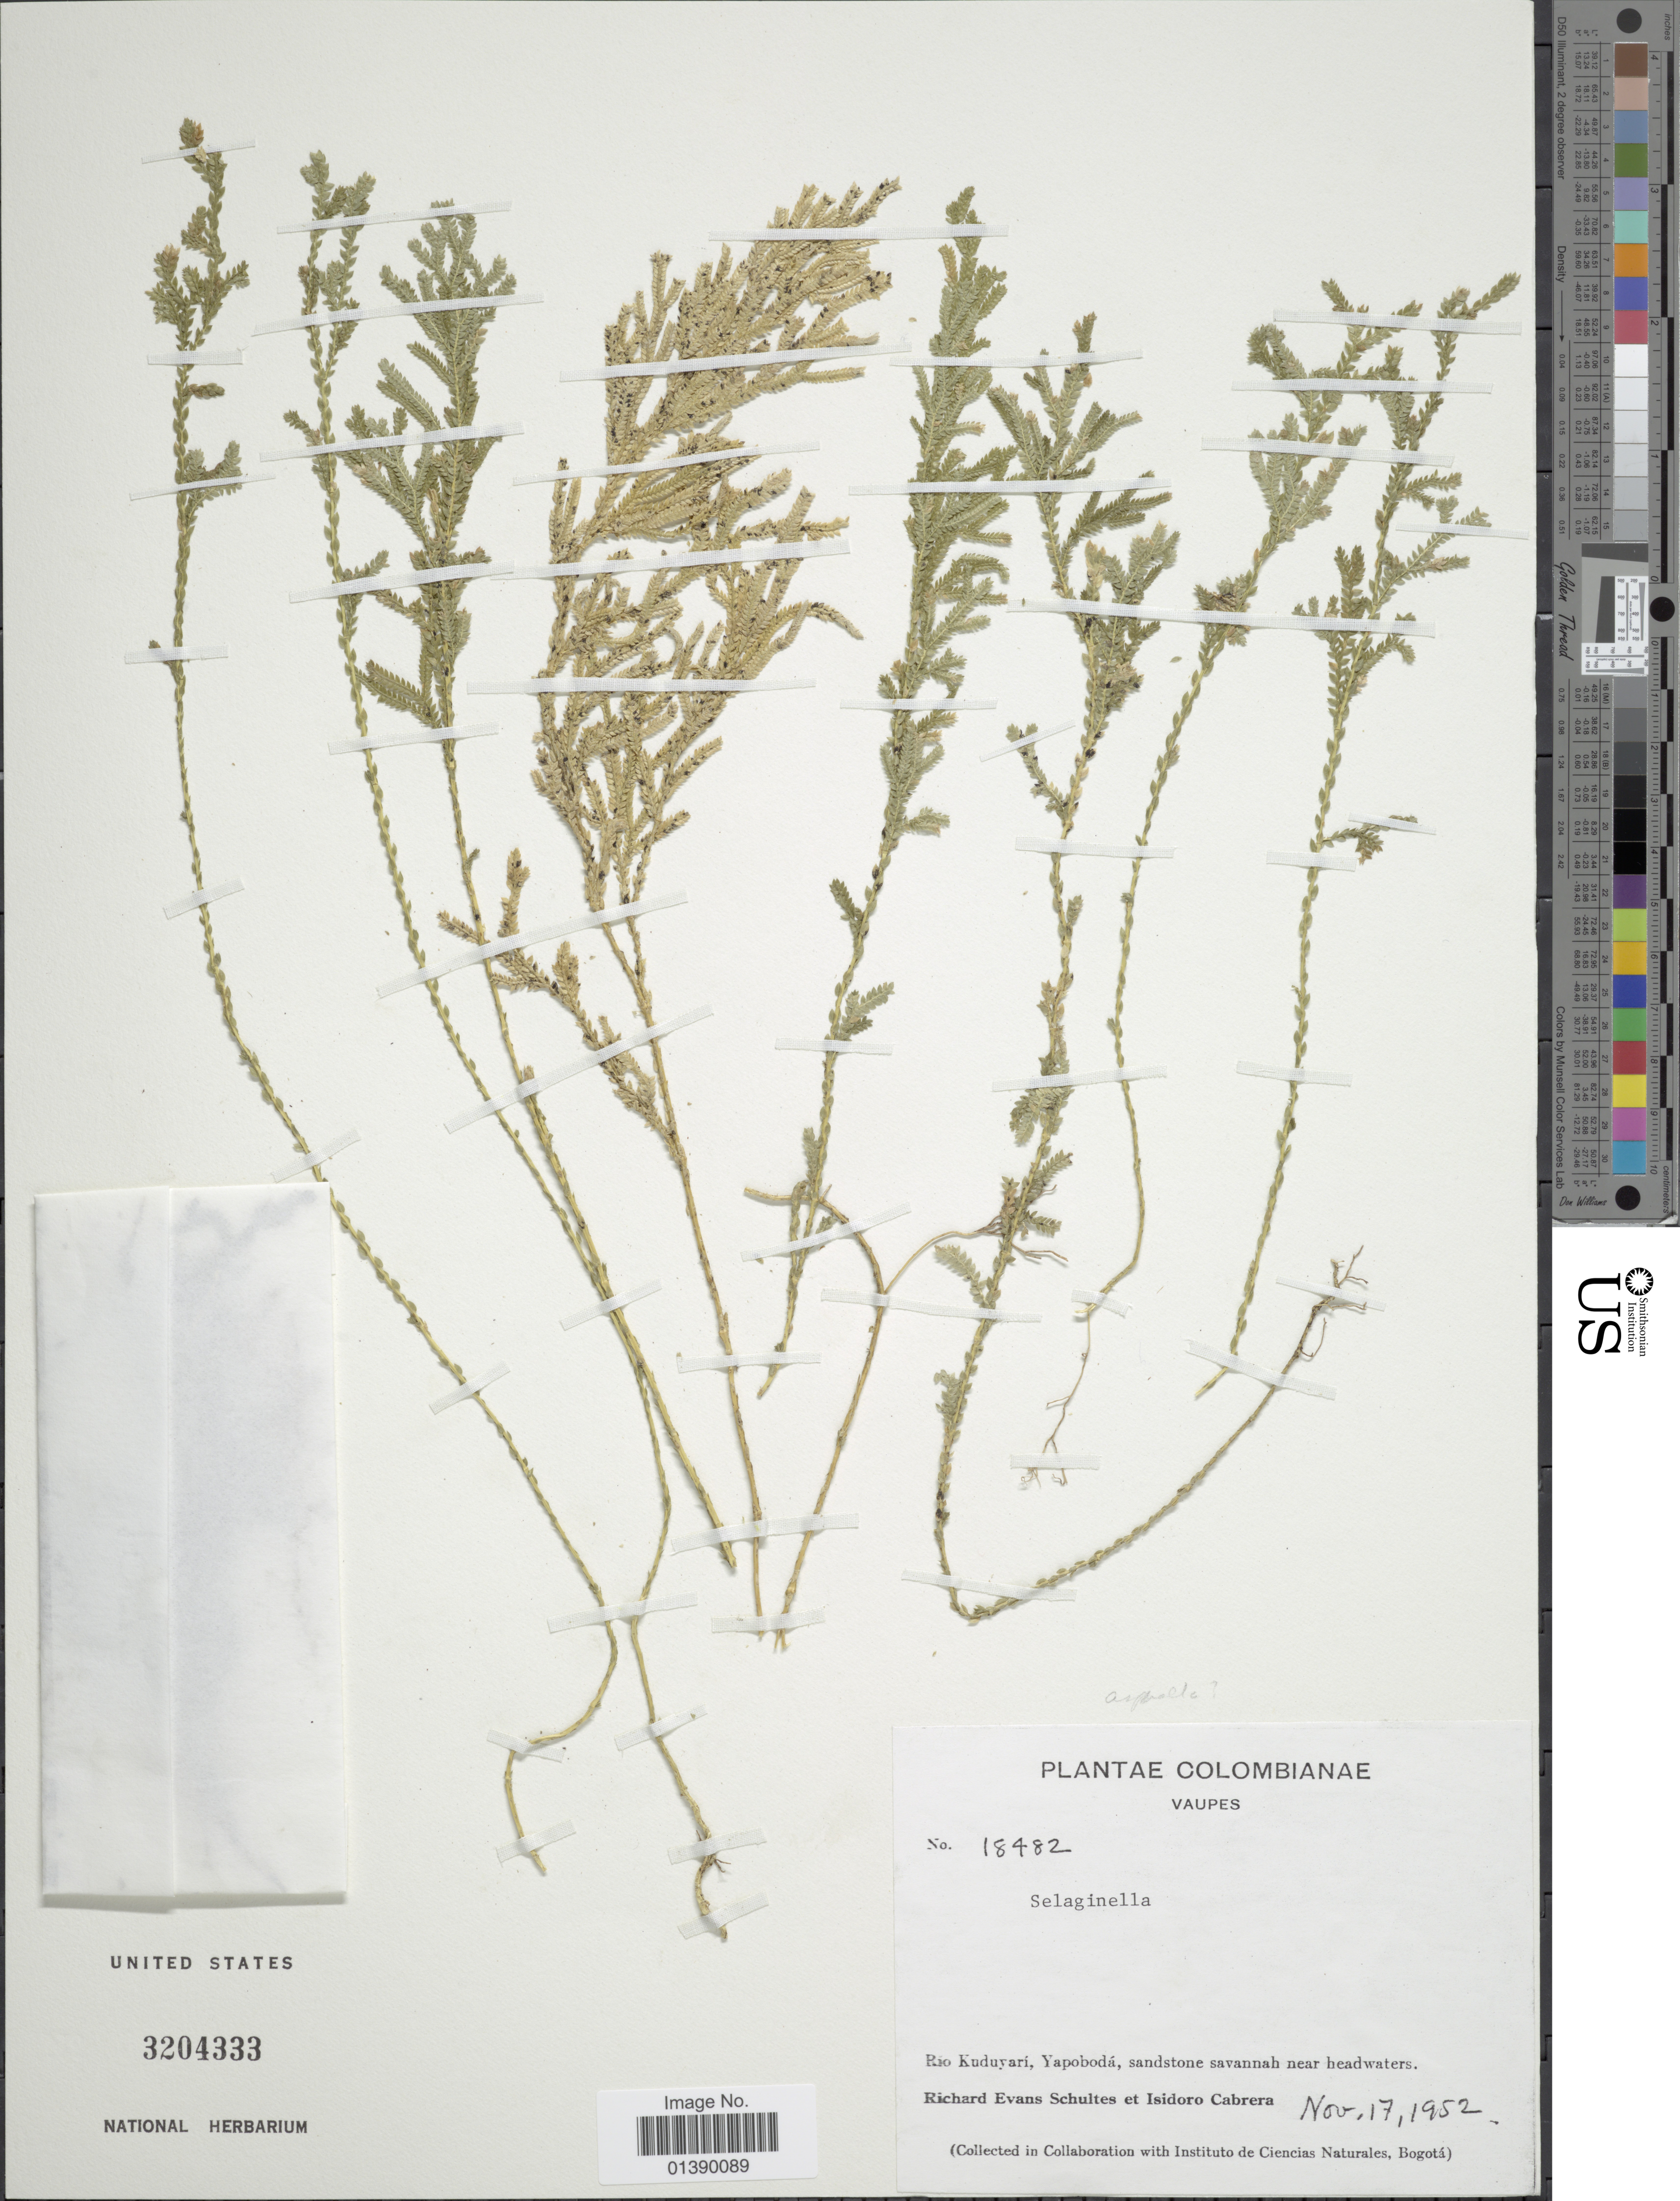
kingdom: Plantae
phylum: Tracheophyta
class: Lycopodiopsida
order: Selaginellales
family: Selaginellaceae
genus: Selaginella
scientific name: Selaginella asperula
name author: Spring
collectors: R. E. Schultes & I. Cabrera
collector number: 18482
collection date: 1952-11-17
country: Colombia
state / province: Vaupés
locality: Rio Kuduyari, Yapobodá, sandstone near headwaters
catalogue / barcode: US 3204333